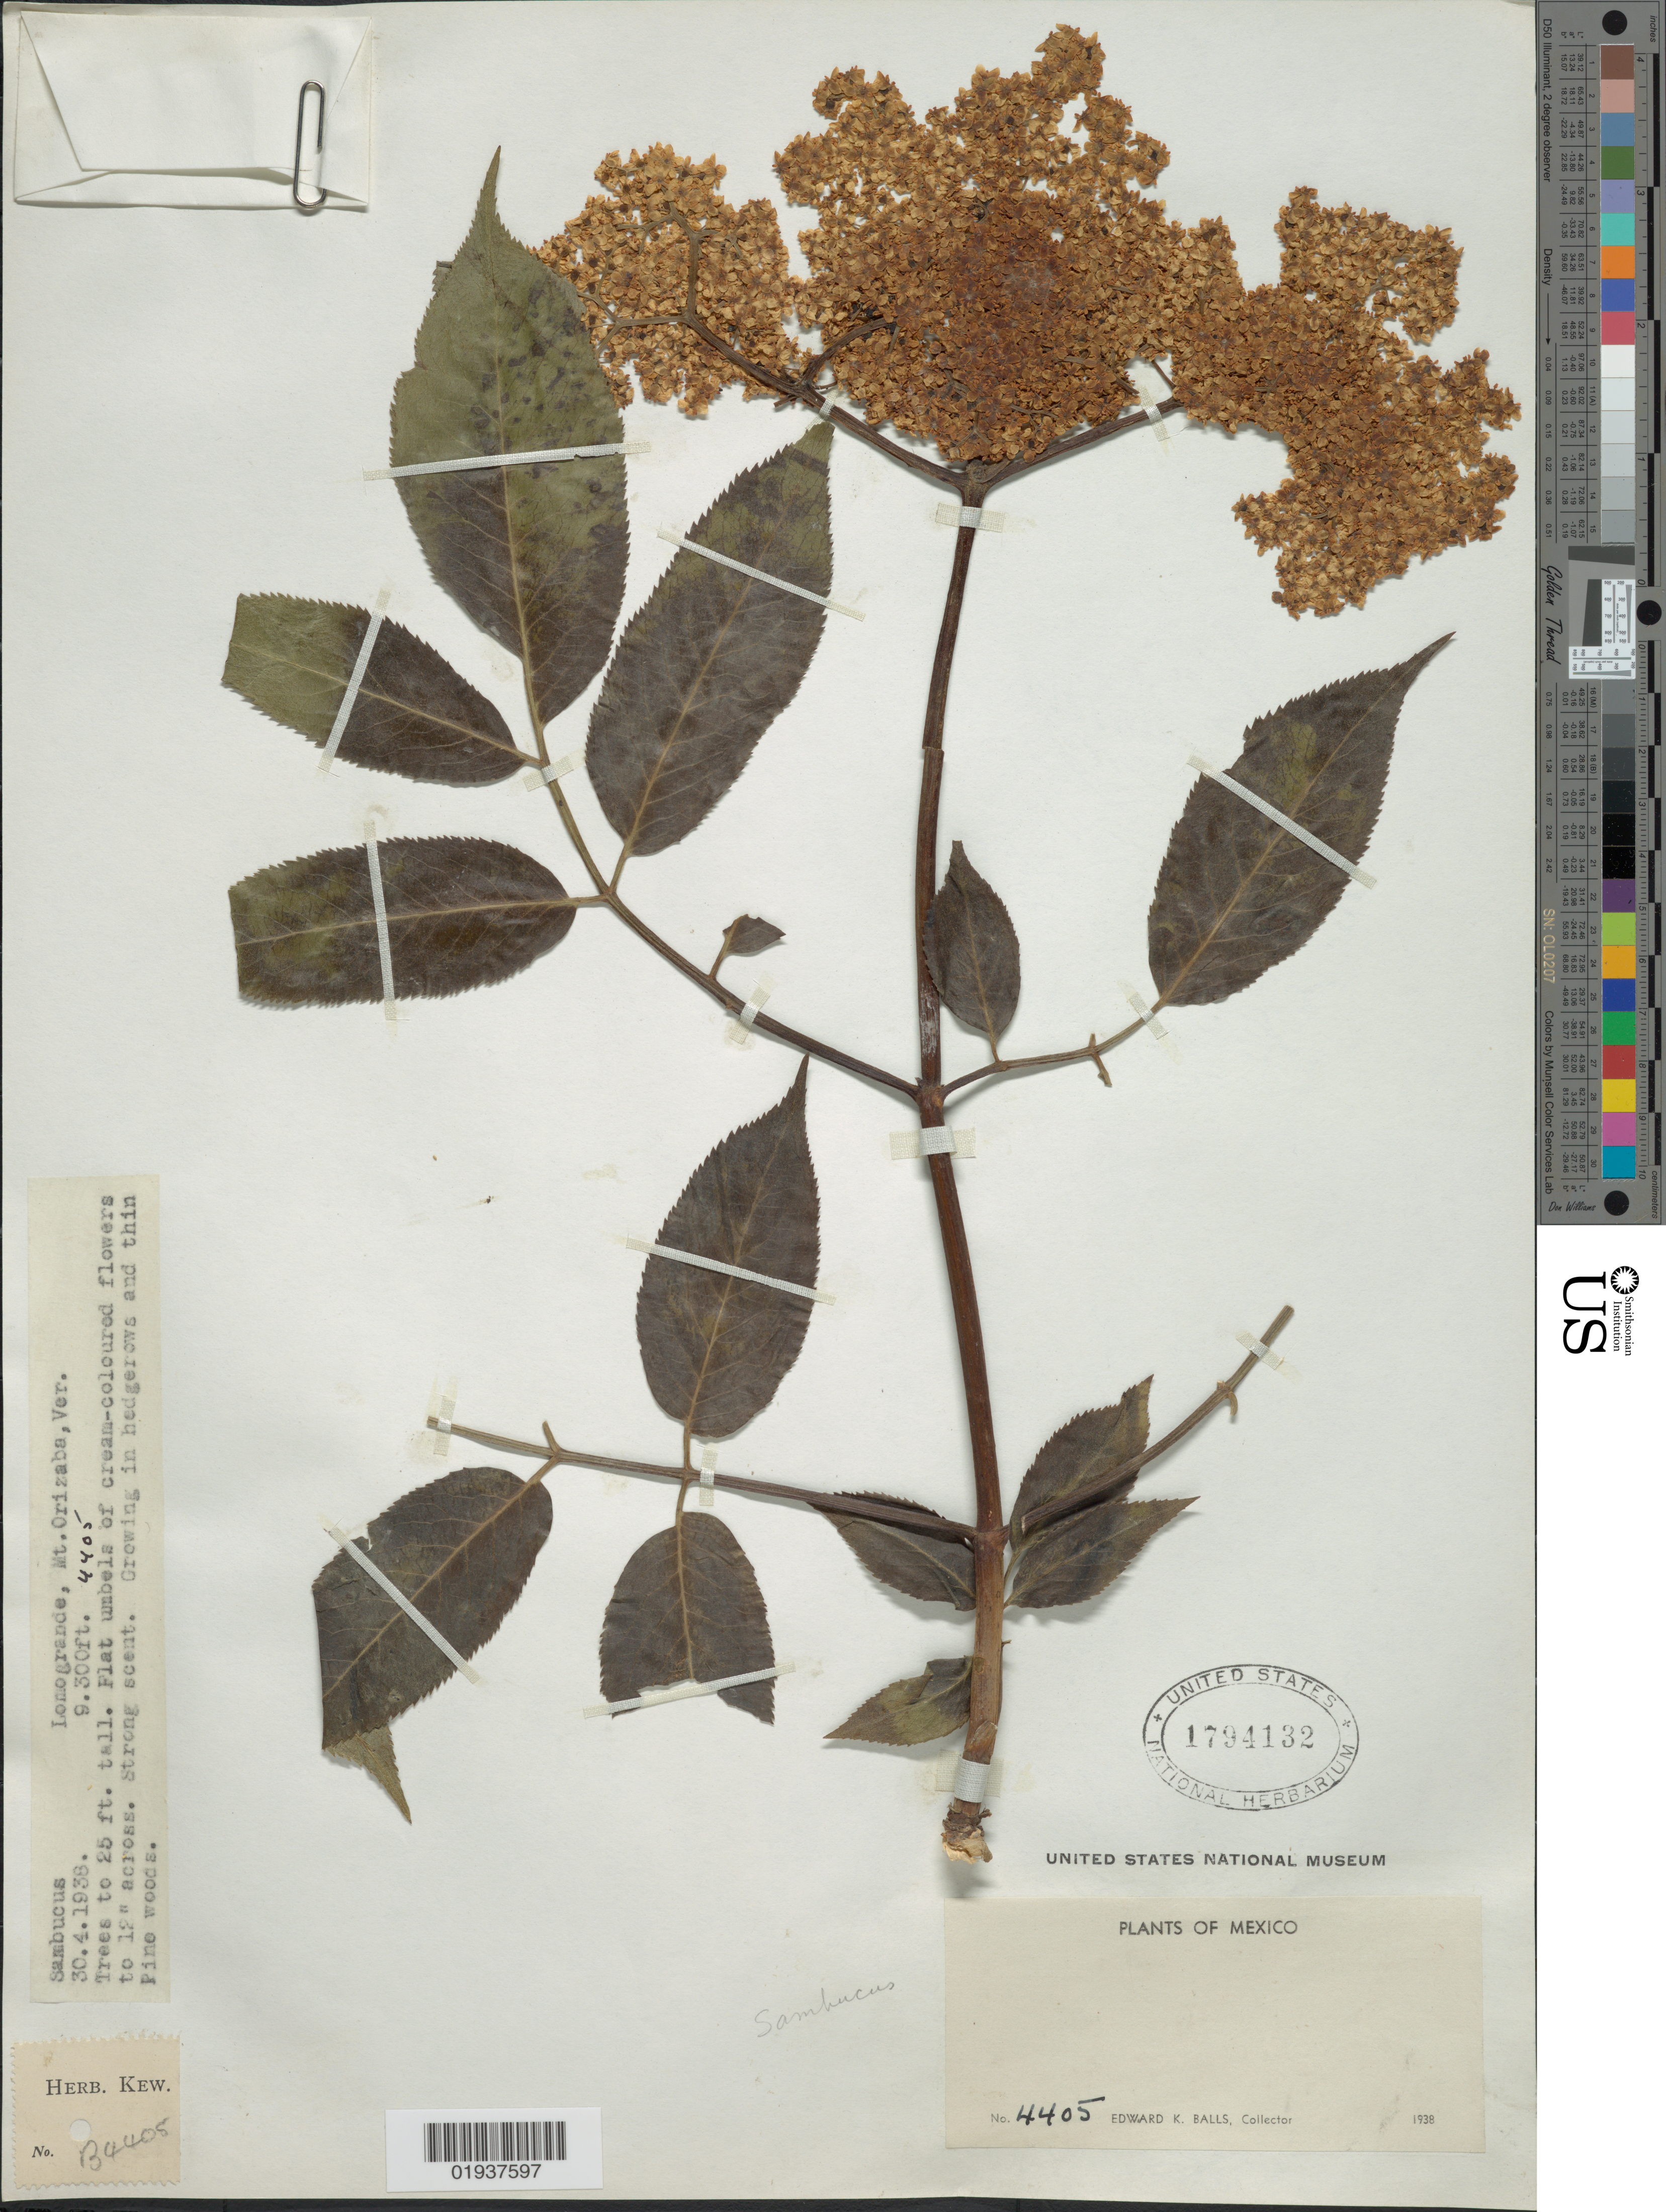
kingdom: Plantae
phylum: Tracheophyta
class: Magnoliopsida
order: Dipsacales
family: Viburnaceae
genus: Sambucus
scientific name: Sambucus sp.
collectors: E. K. Balls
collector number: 4405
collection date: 1938-04-30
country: Mexico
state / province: Veracruz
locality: Lomogrande, Mt. Orizaba, Ver.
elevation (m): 2835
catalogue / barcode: US 1794132